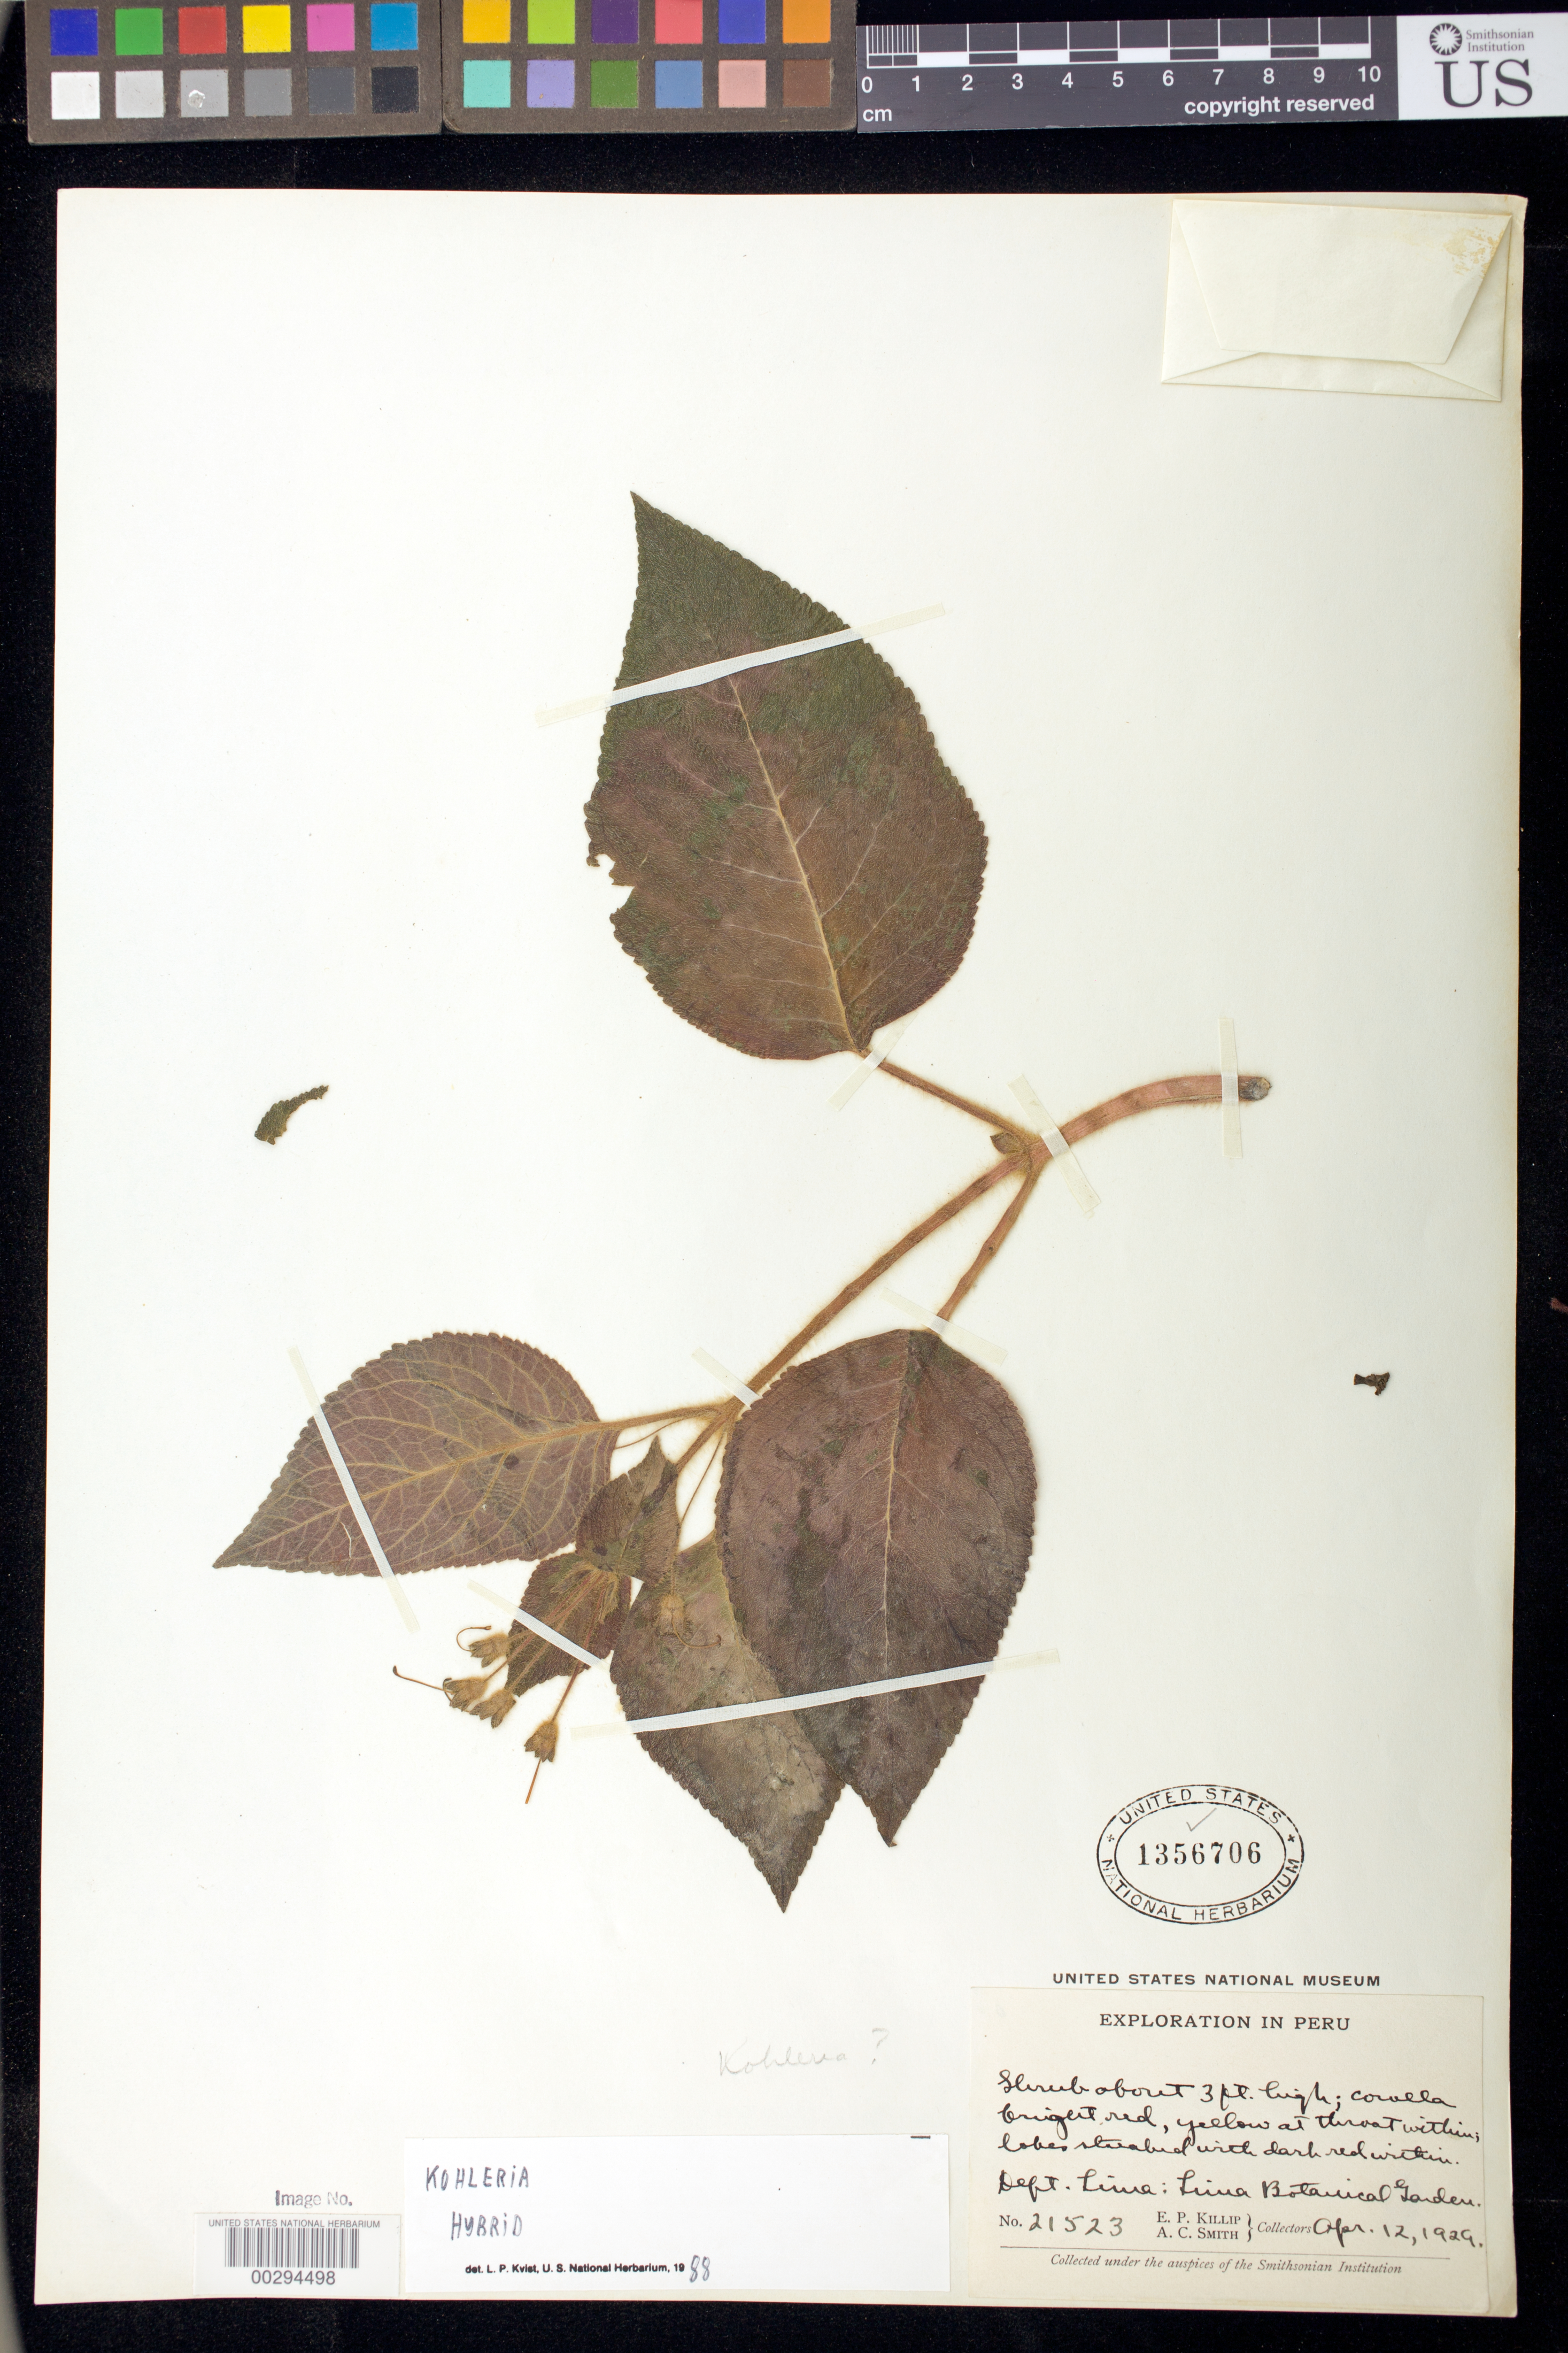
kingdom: Plantae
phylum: Tracheophyta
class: Magnoliopsida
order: Lamiales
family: Gesneriaceae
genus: Kohleria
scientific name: Kohleria hybrid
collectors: E. P. Killip & A. C. Smith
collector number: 21523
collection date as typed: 12 Apr 1929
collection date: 1929-04-12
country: Peru (?)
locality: Lima: Lima Botanical Garden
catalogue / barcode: US 1356706